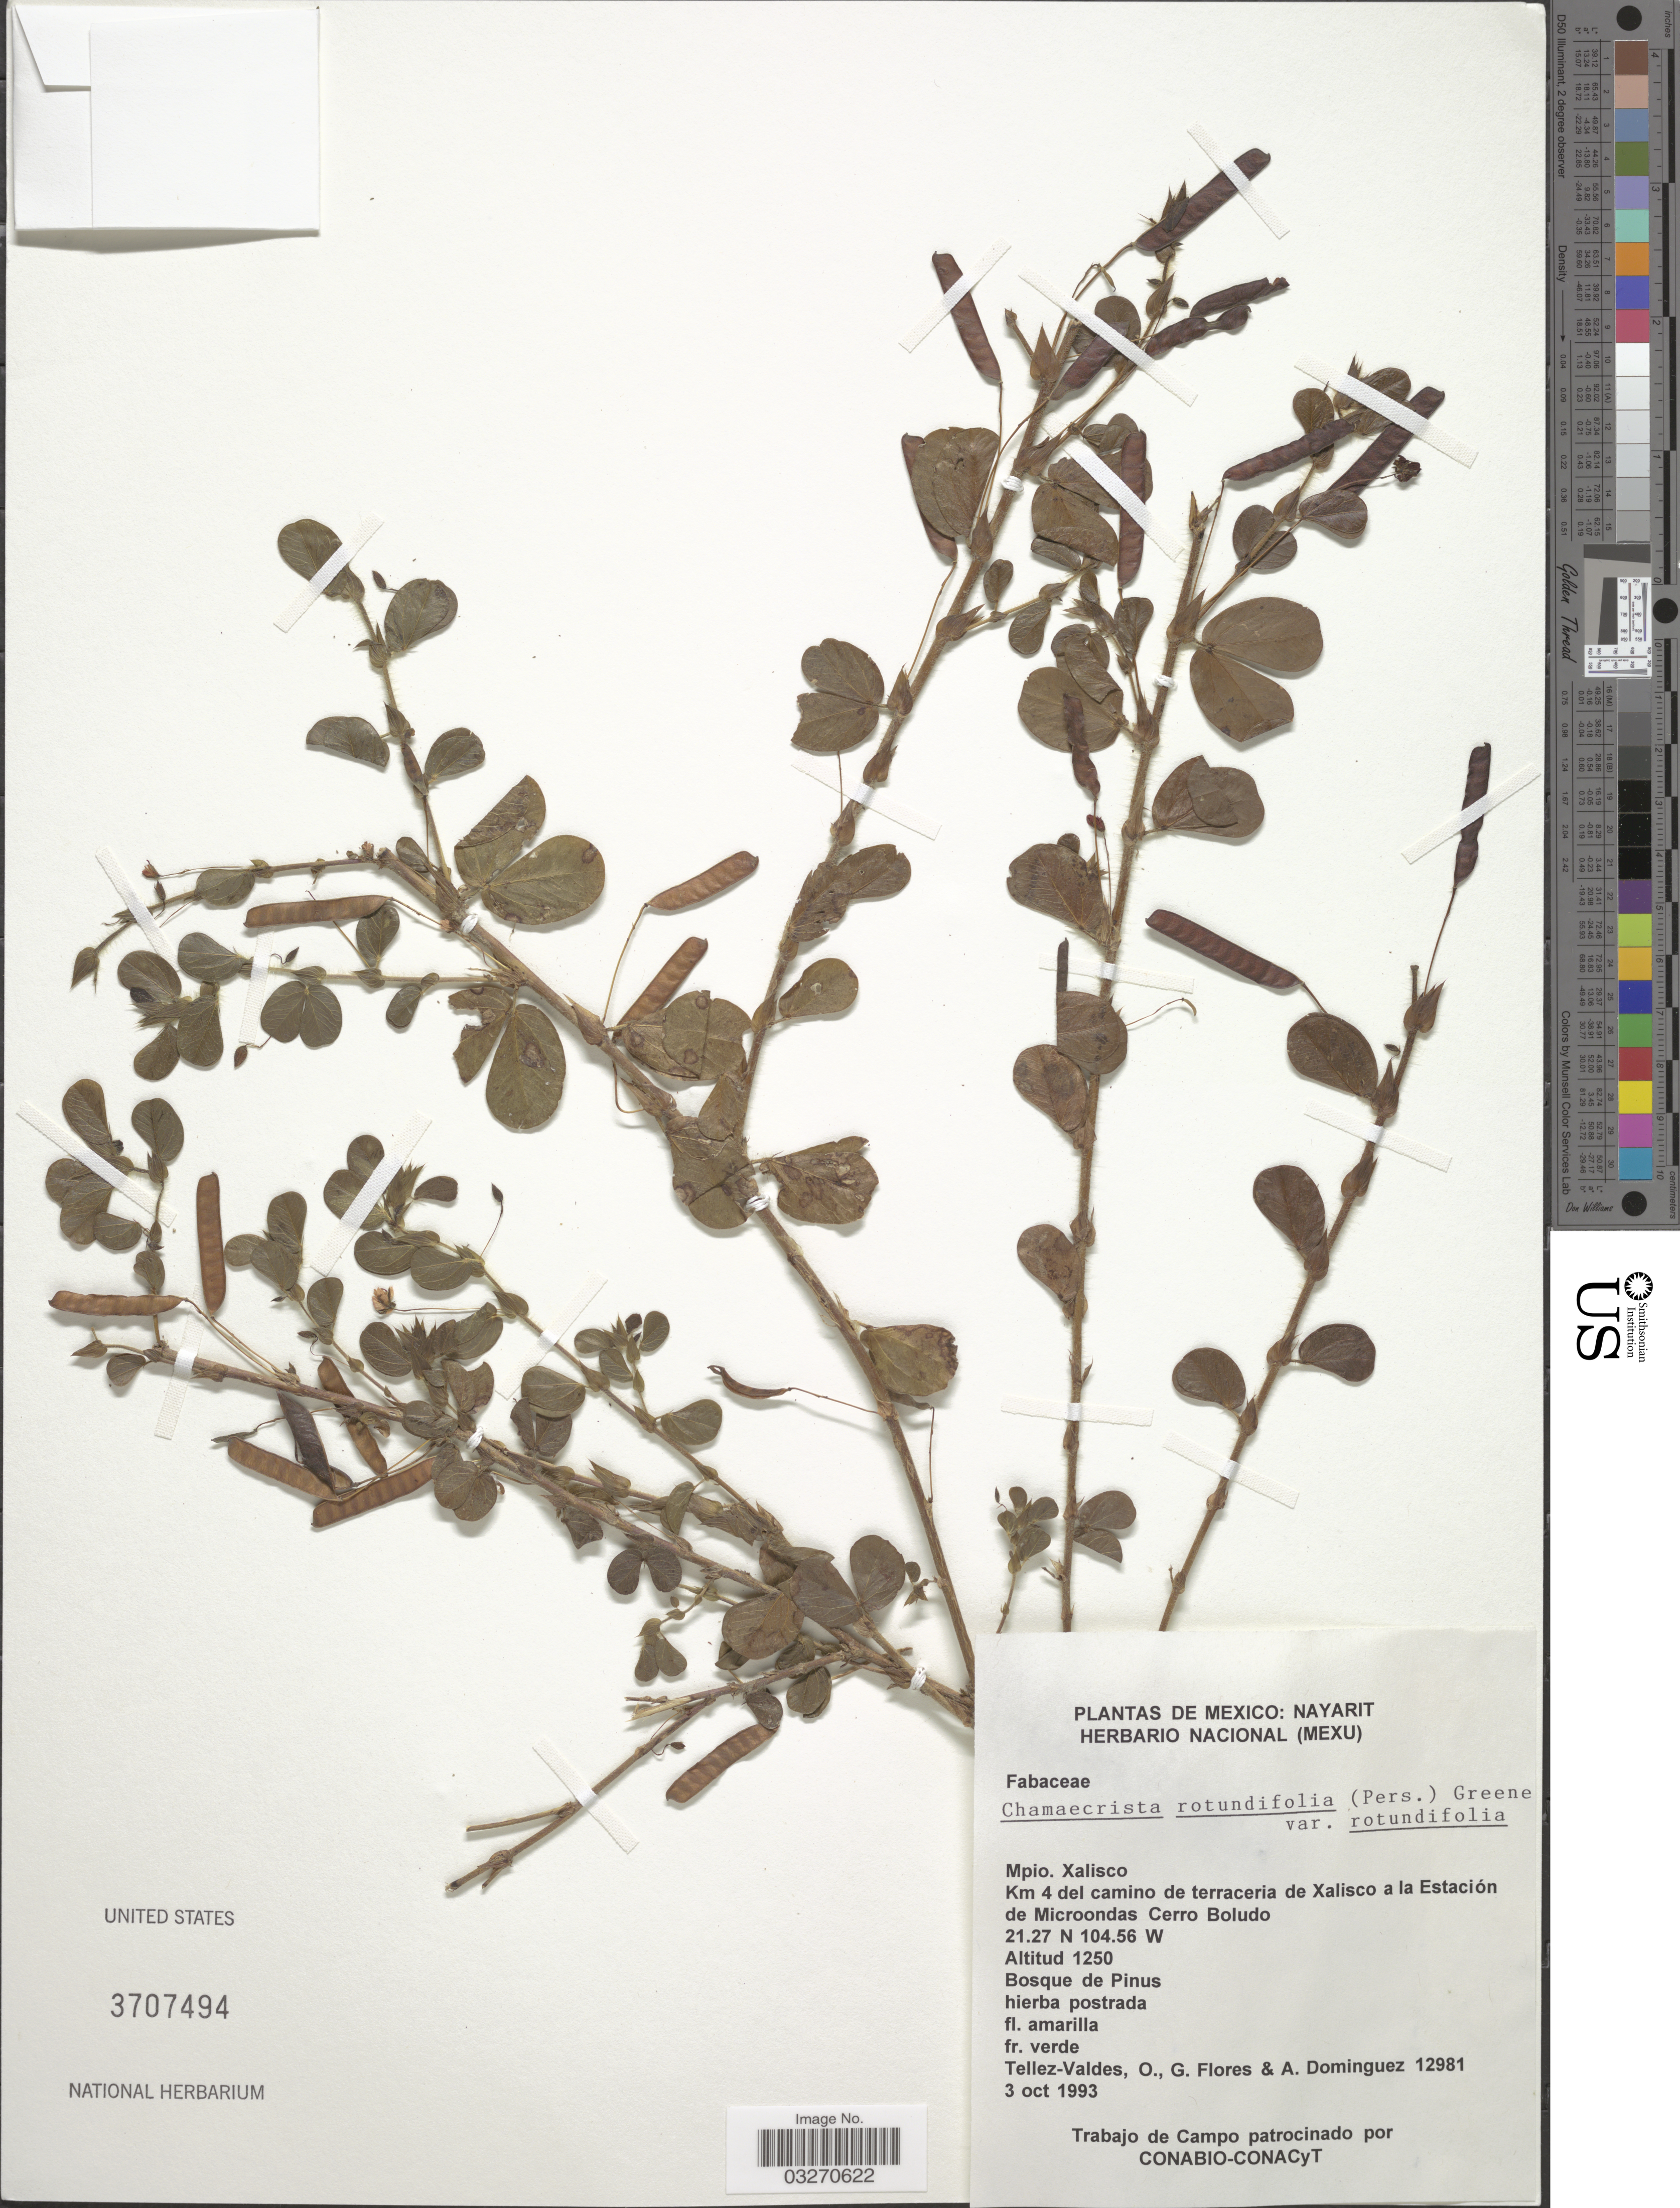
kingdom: Plantae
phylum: Tracheophyta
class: Magnoliopsida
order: Fabales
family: Fabaceae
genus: Chamaecrista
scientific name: Chamaecrista rotundifolia var. rotundifolia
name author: (Pers.) Greene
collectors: O. Téllez V., G. Flores F. & A. Dominguez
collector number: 12981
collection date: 1993-10-03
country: Mexico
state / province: Nayarit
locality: Mpio. Xalisco. Km 4 del camino de terraceria de Xalisco a la Estación de Microondas Cerro Boludo.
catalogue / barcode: US 3707494